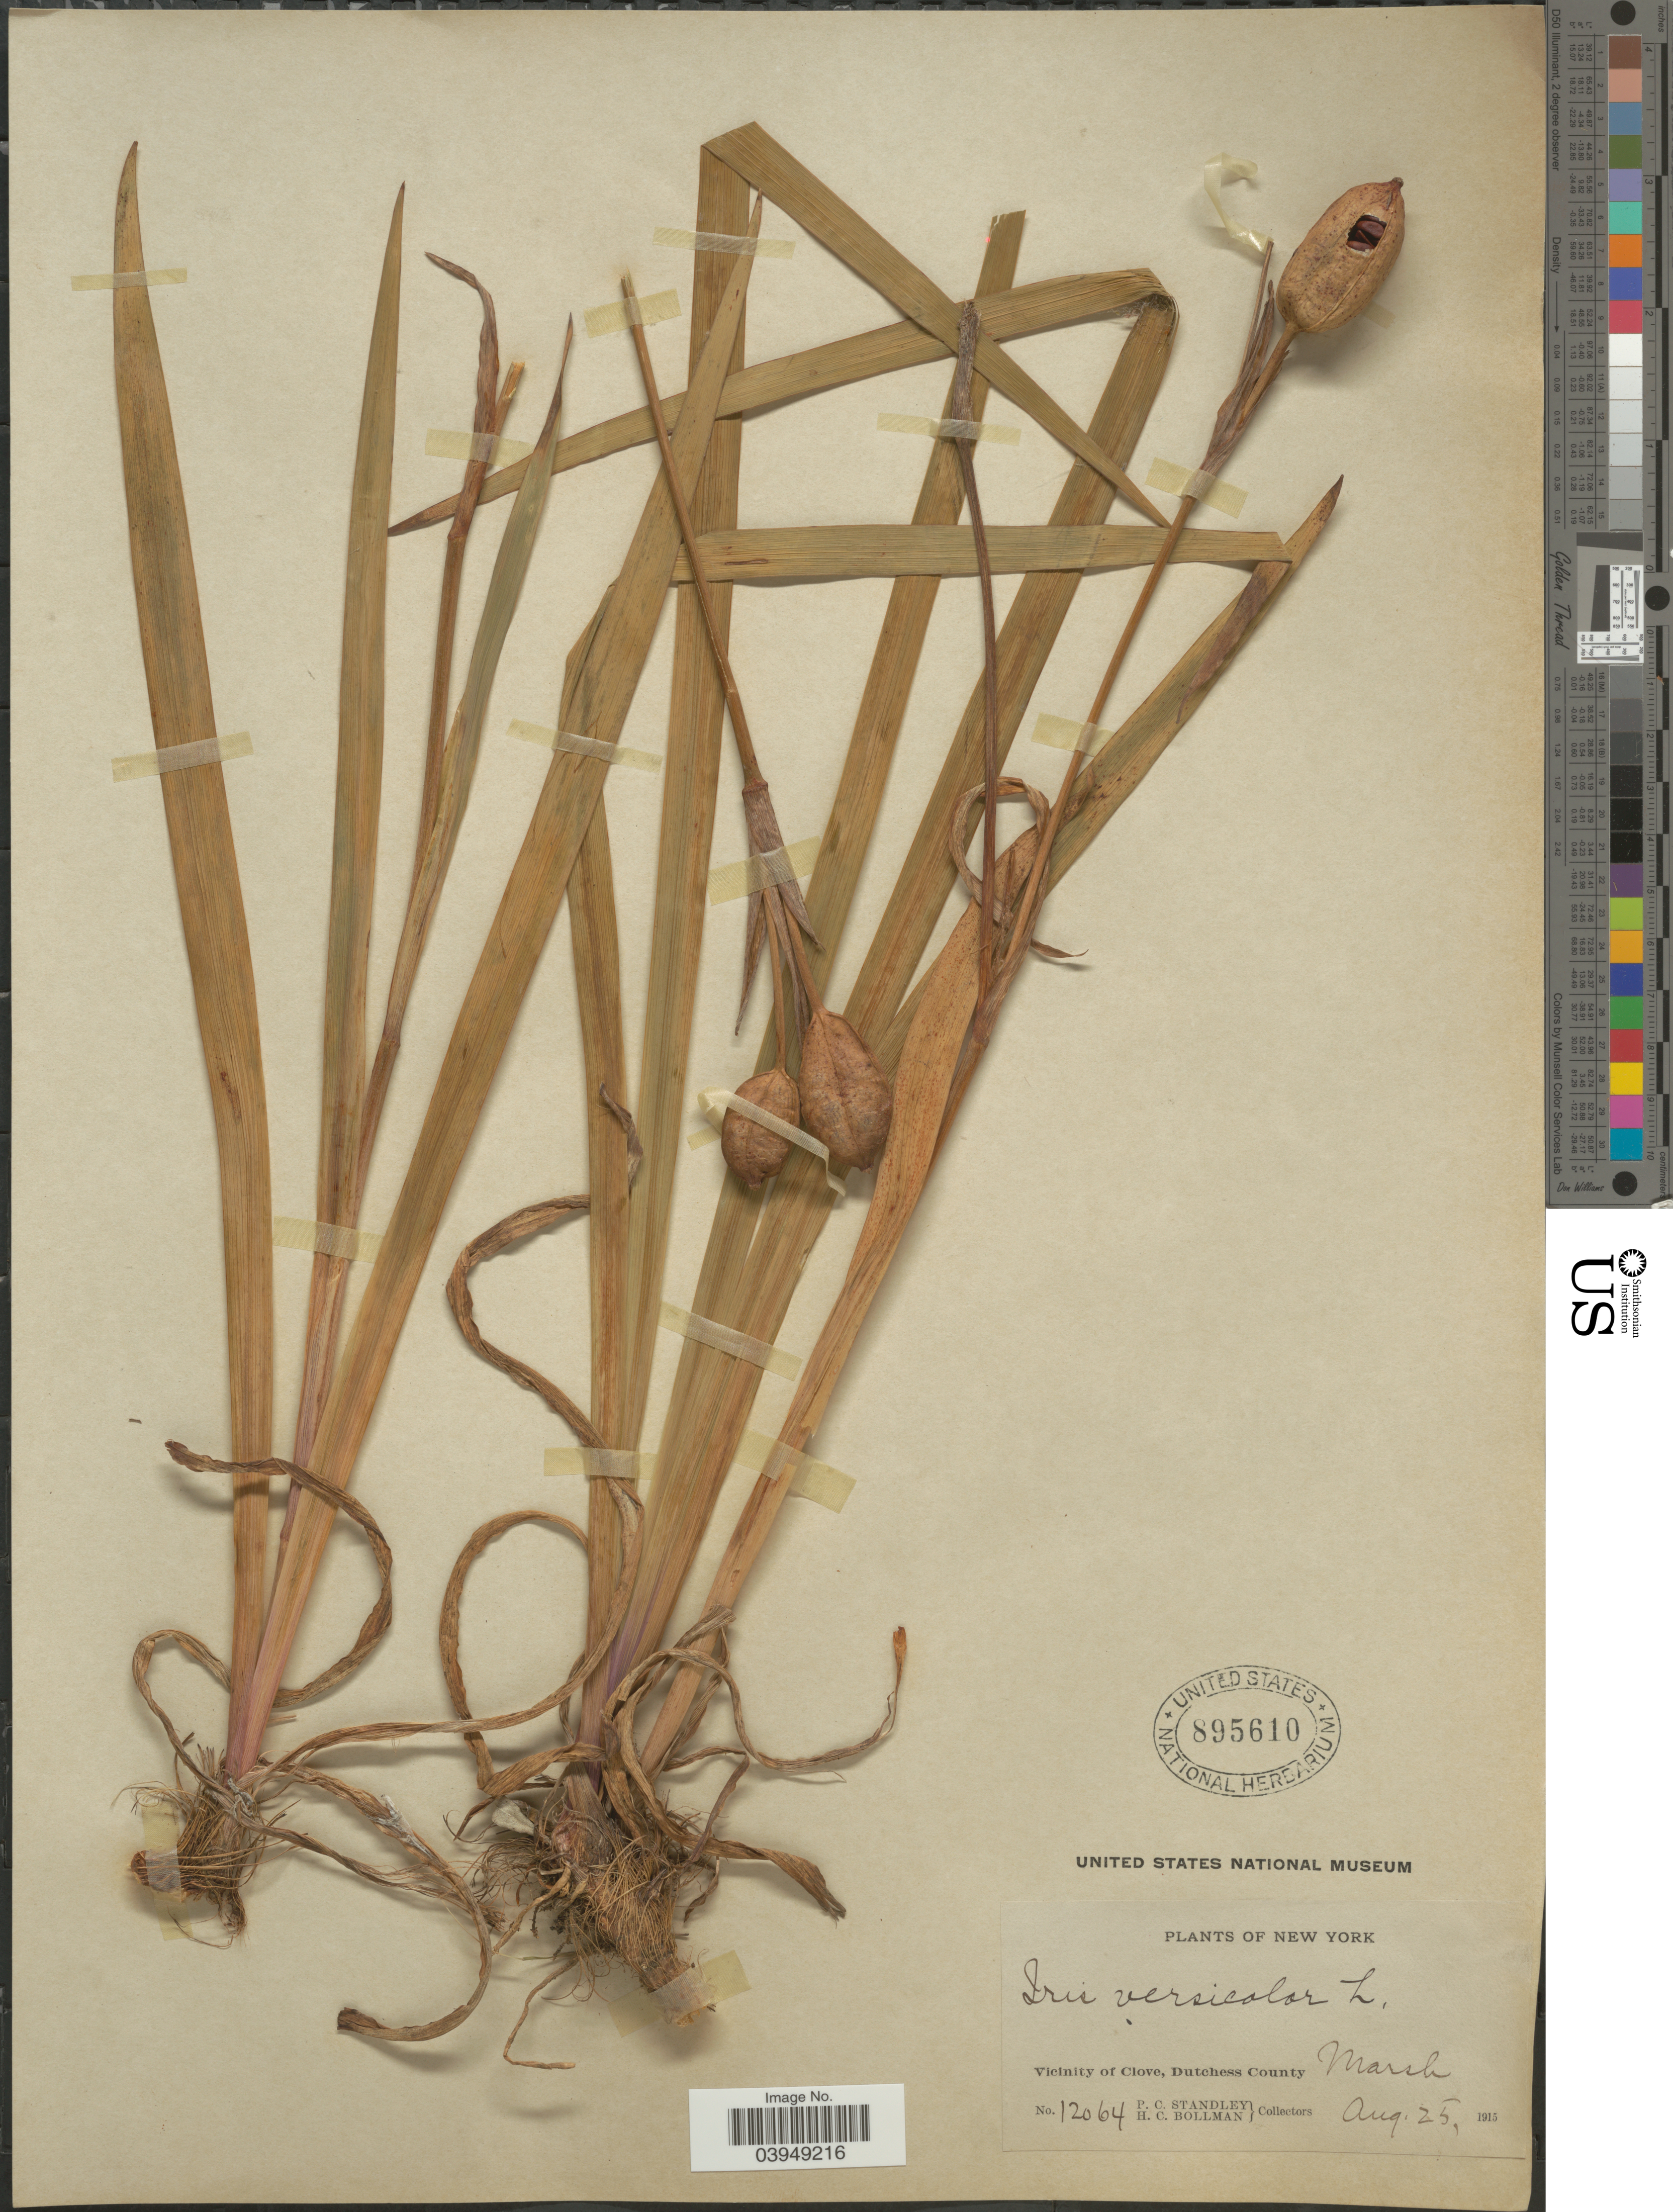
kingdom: Plantae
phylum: Tracheophyta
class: Liliopsida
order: Asparagales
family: Iridaceae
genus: Iris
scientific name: Iris versicolor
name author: L.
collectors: P. C. Standley & H. C. Bollman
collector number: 12064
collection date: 1915-08-25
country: United States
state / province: New York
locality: Vicinity of Clove, Dutchess County.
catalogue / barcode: US 895610